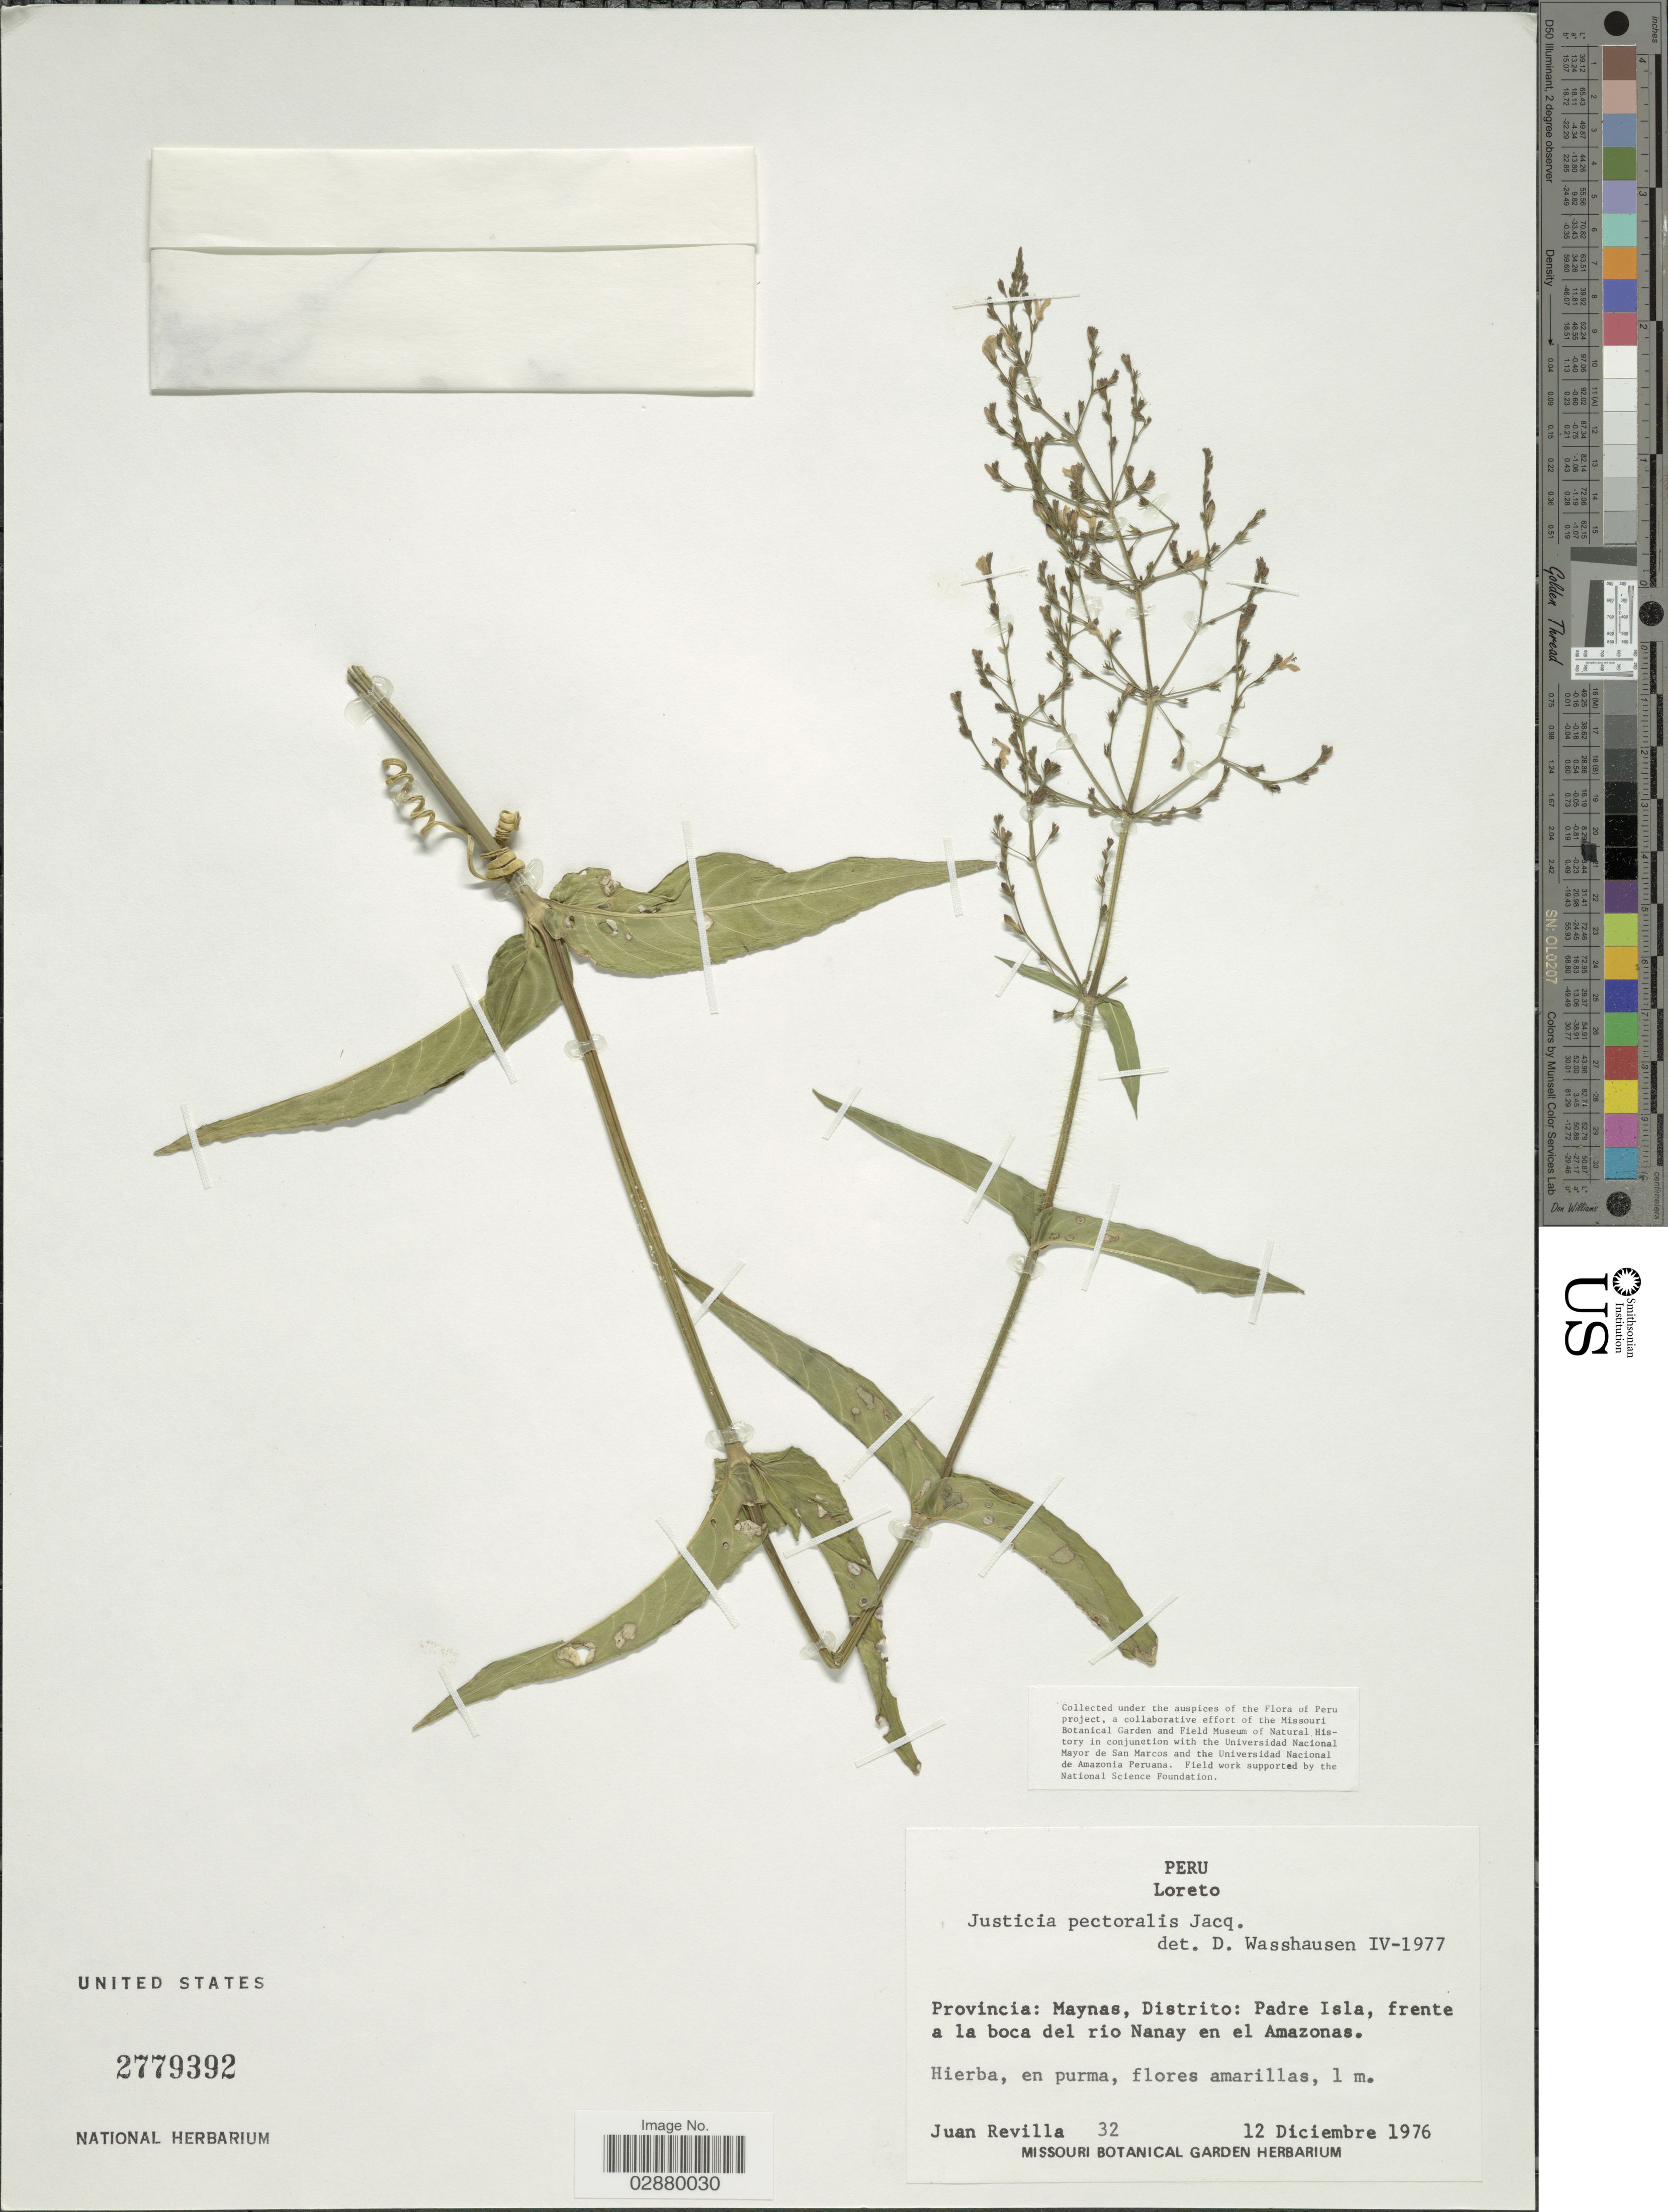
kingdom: Plantae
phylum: Tracheophyta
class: Magnoliopsida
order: Lamiales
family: Acanthaceae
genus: Justicia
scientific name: Justicia pectoralis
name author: Jacq.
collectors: J. Revilla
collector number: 32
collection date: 1976-12-12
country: Peru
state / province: Loreto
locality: Provincia: Maynas, Distrito: Padre Isla, frente a la boca del rio Nanay en el Amazonas.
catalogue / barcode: US 2779392